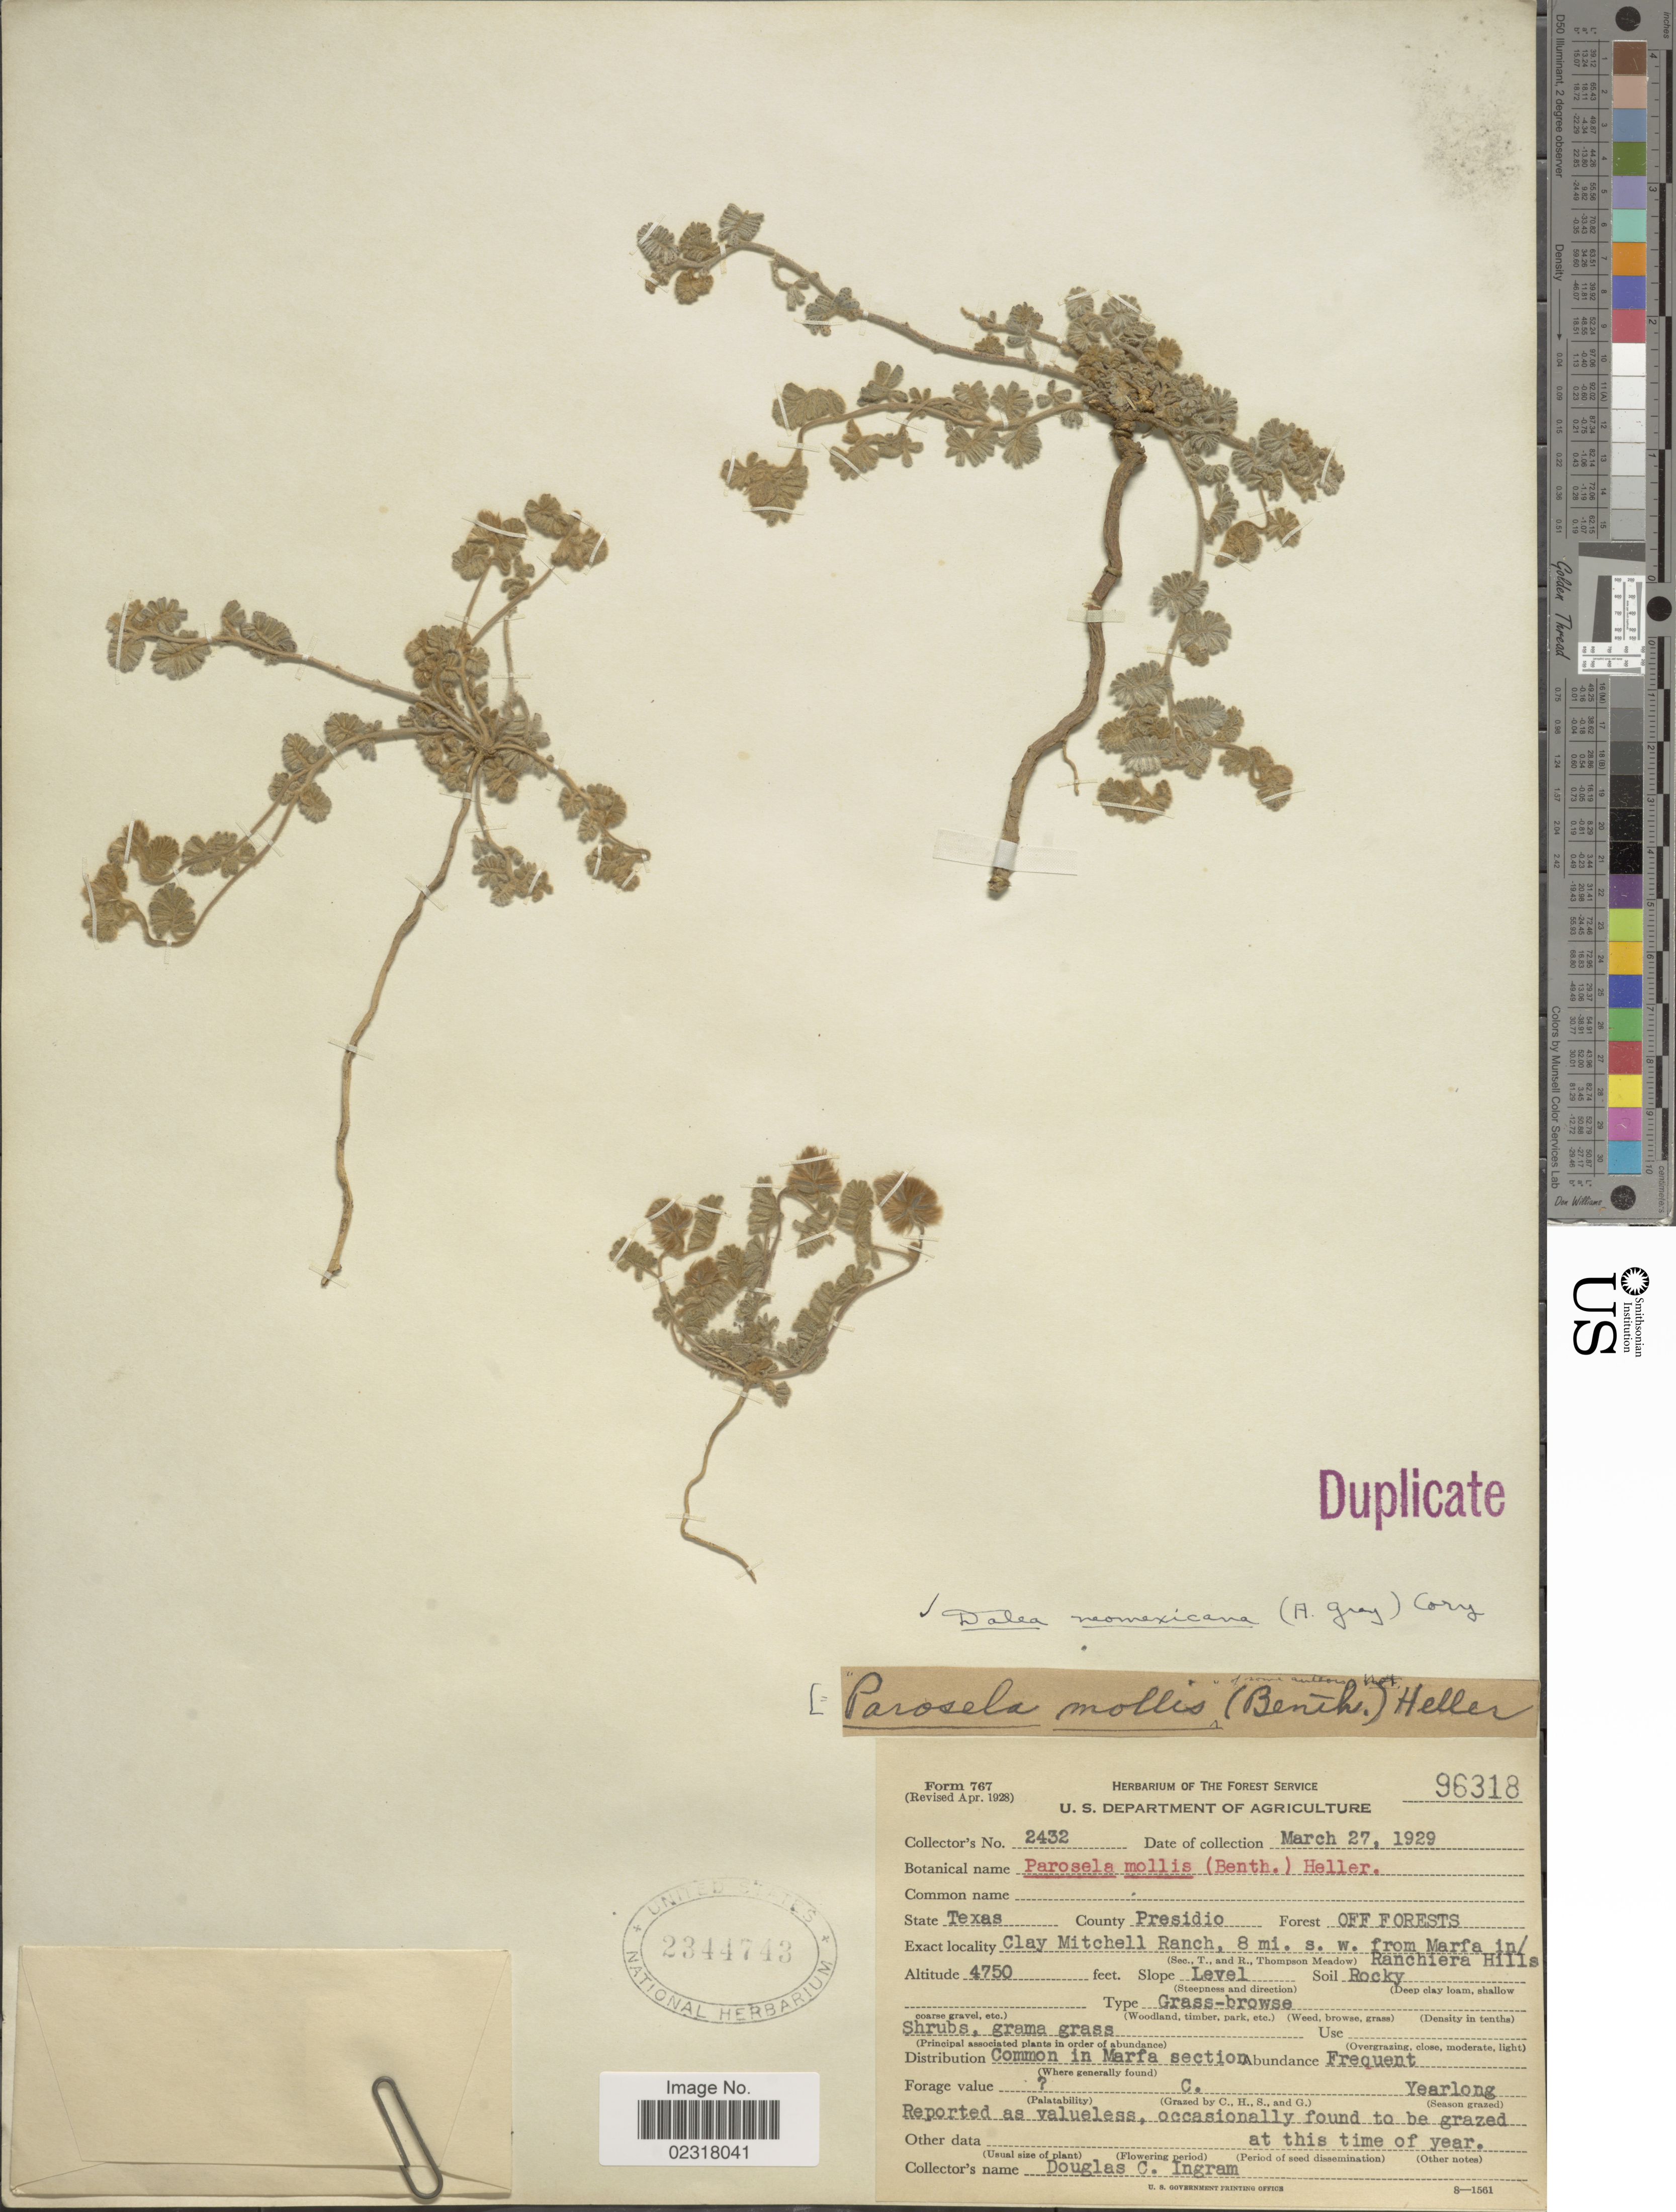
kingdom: Plantae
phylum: Tracheophyta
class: Magnoliopsida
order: Fabales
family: Fabaceae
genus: Dalea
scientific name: Dalea neomexicana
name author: (A. Gray) Cory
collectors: D. C. Ingram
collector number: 2432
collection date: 1929-03-27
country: United States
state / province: Texas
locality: County Presidio, Off Forests, Clay Mtchell Ranch, 8 mi. s.w. from Marfa in/ Ranchiera Hills.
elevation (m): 1448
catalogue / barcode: US 2344743